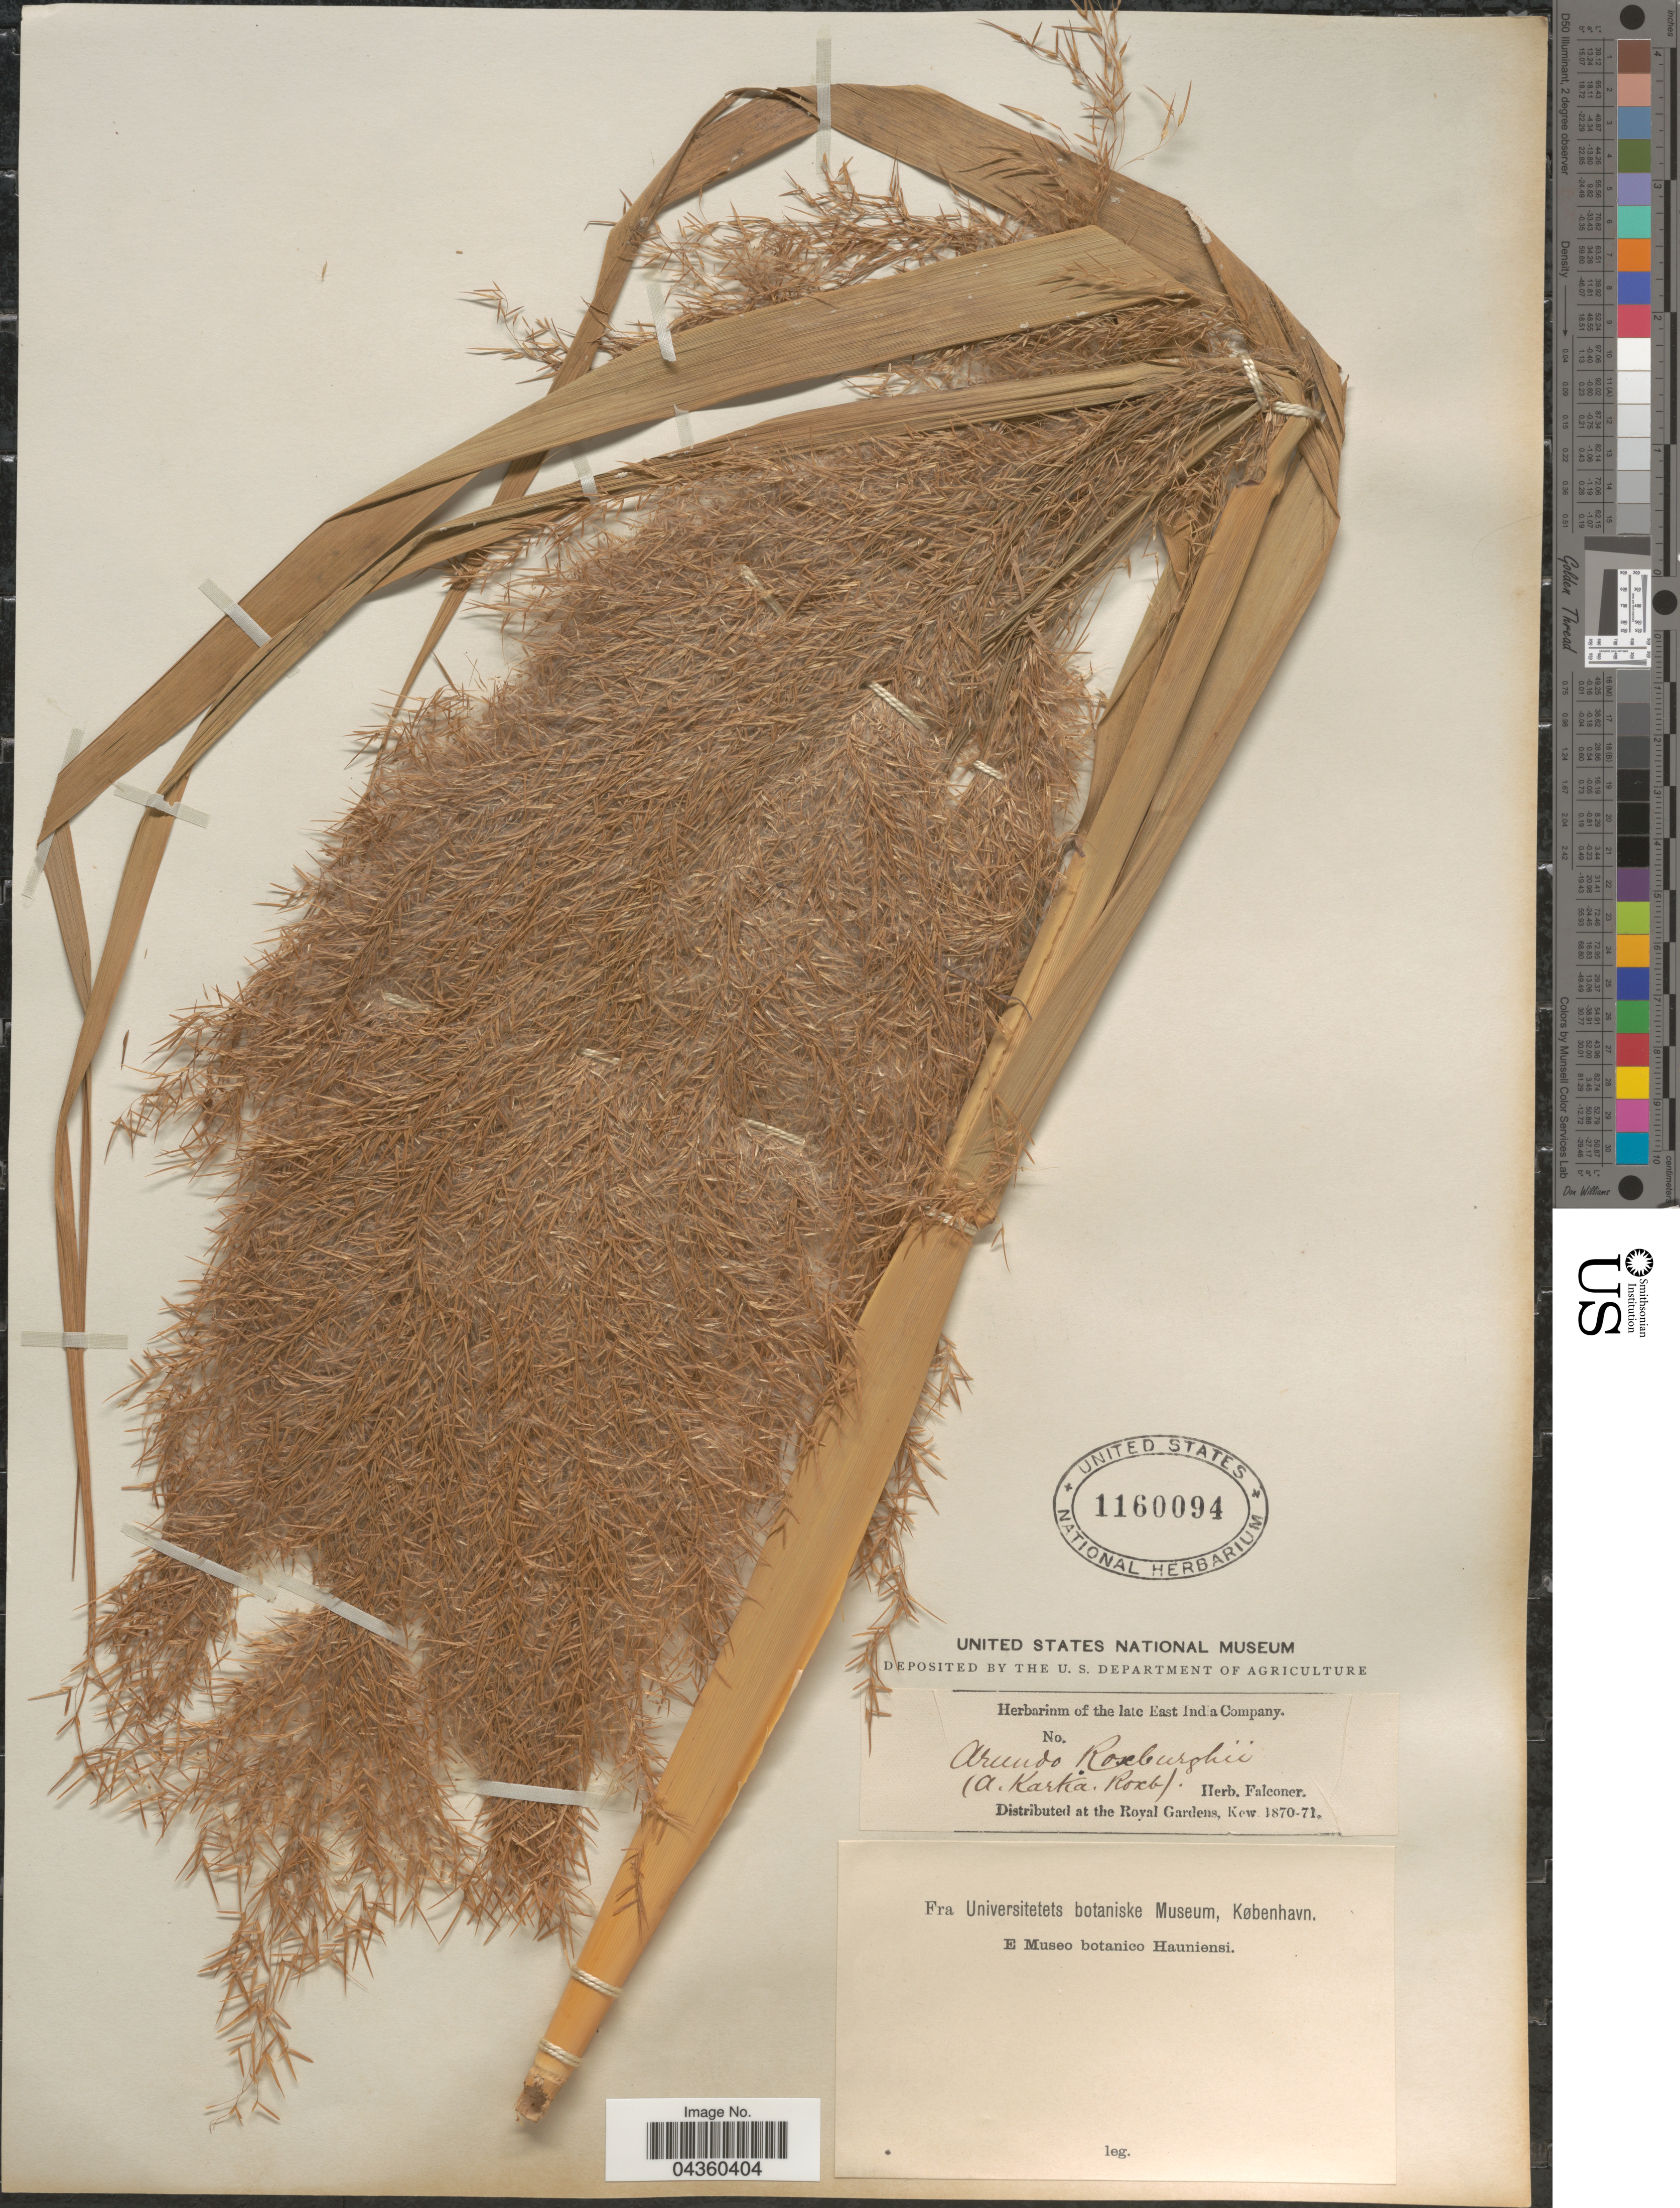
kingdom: Plantae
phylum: Tracheophyta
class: Liliopsida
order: Poales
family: Poaceae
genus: Phragmites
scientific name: Phragmites karka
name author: (Retz.) Trin. ex Steud.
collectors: ex herb. Falconer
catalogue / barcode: US 1160094